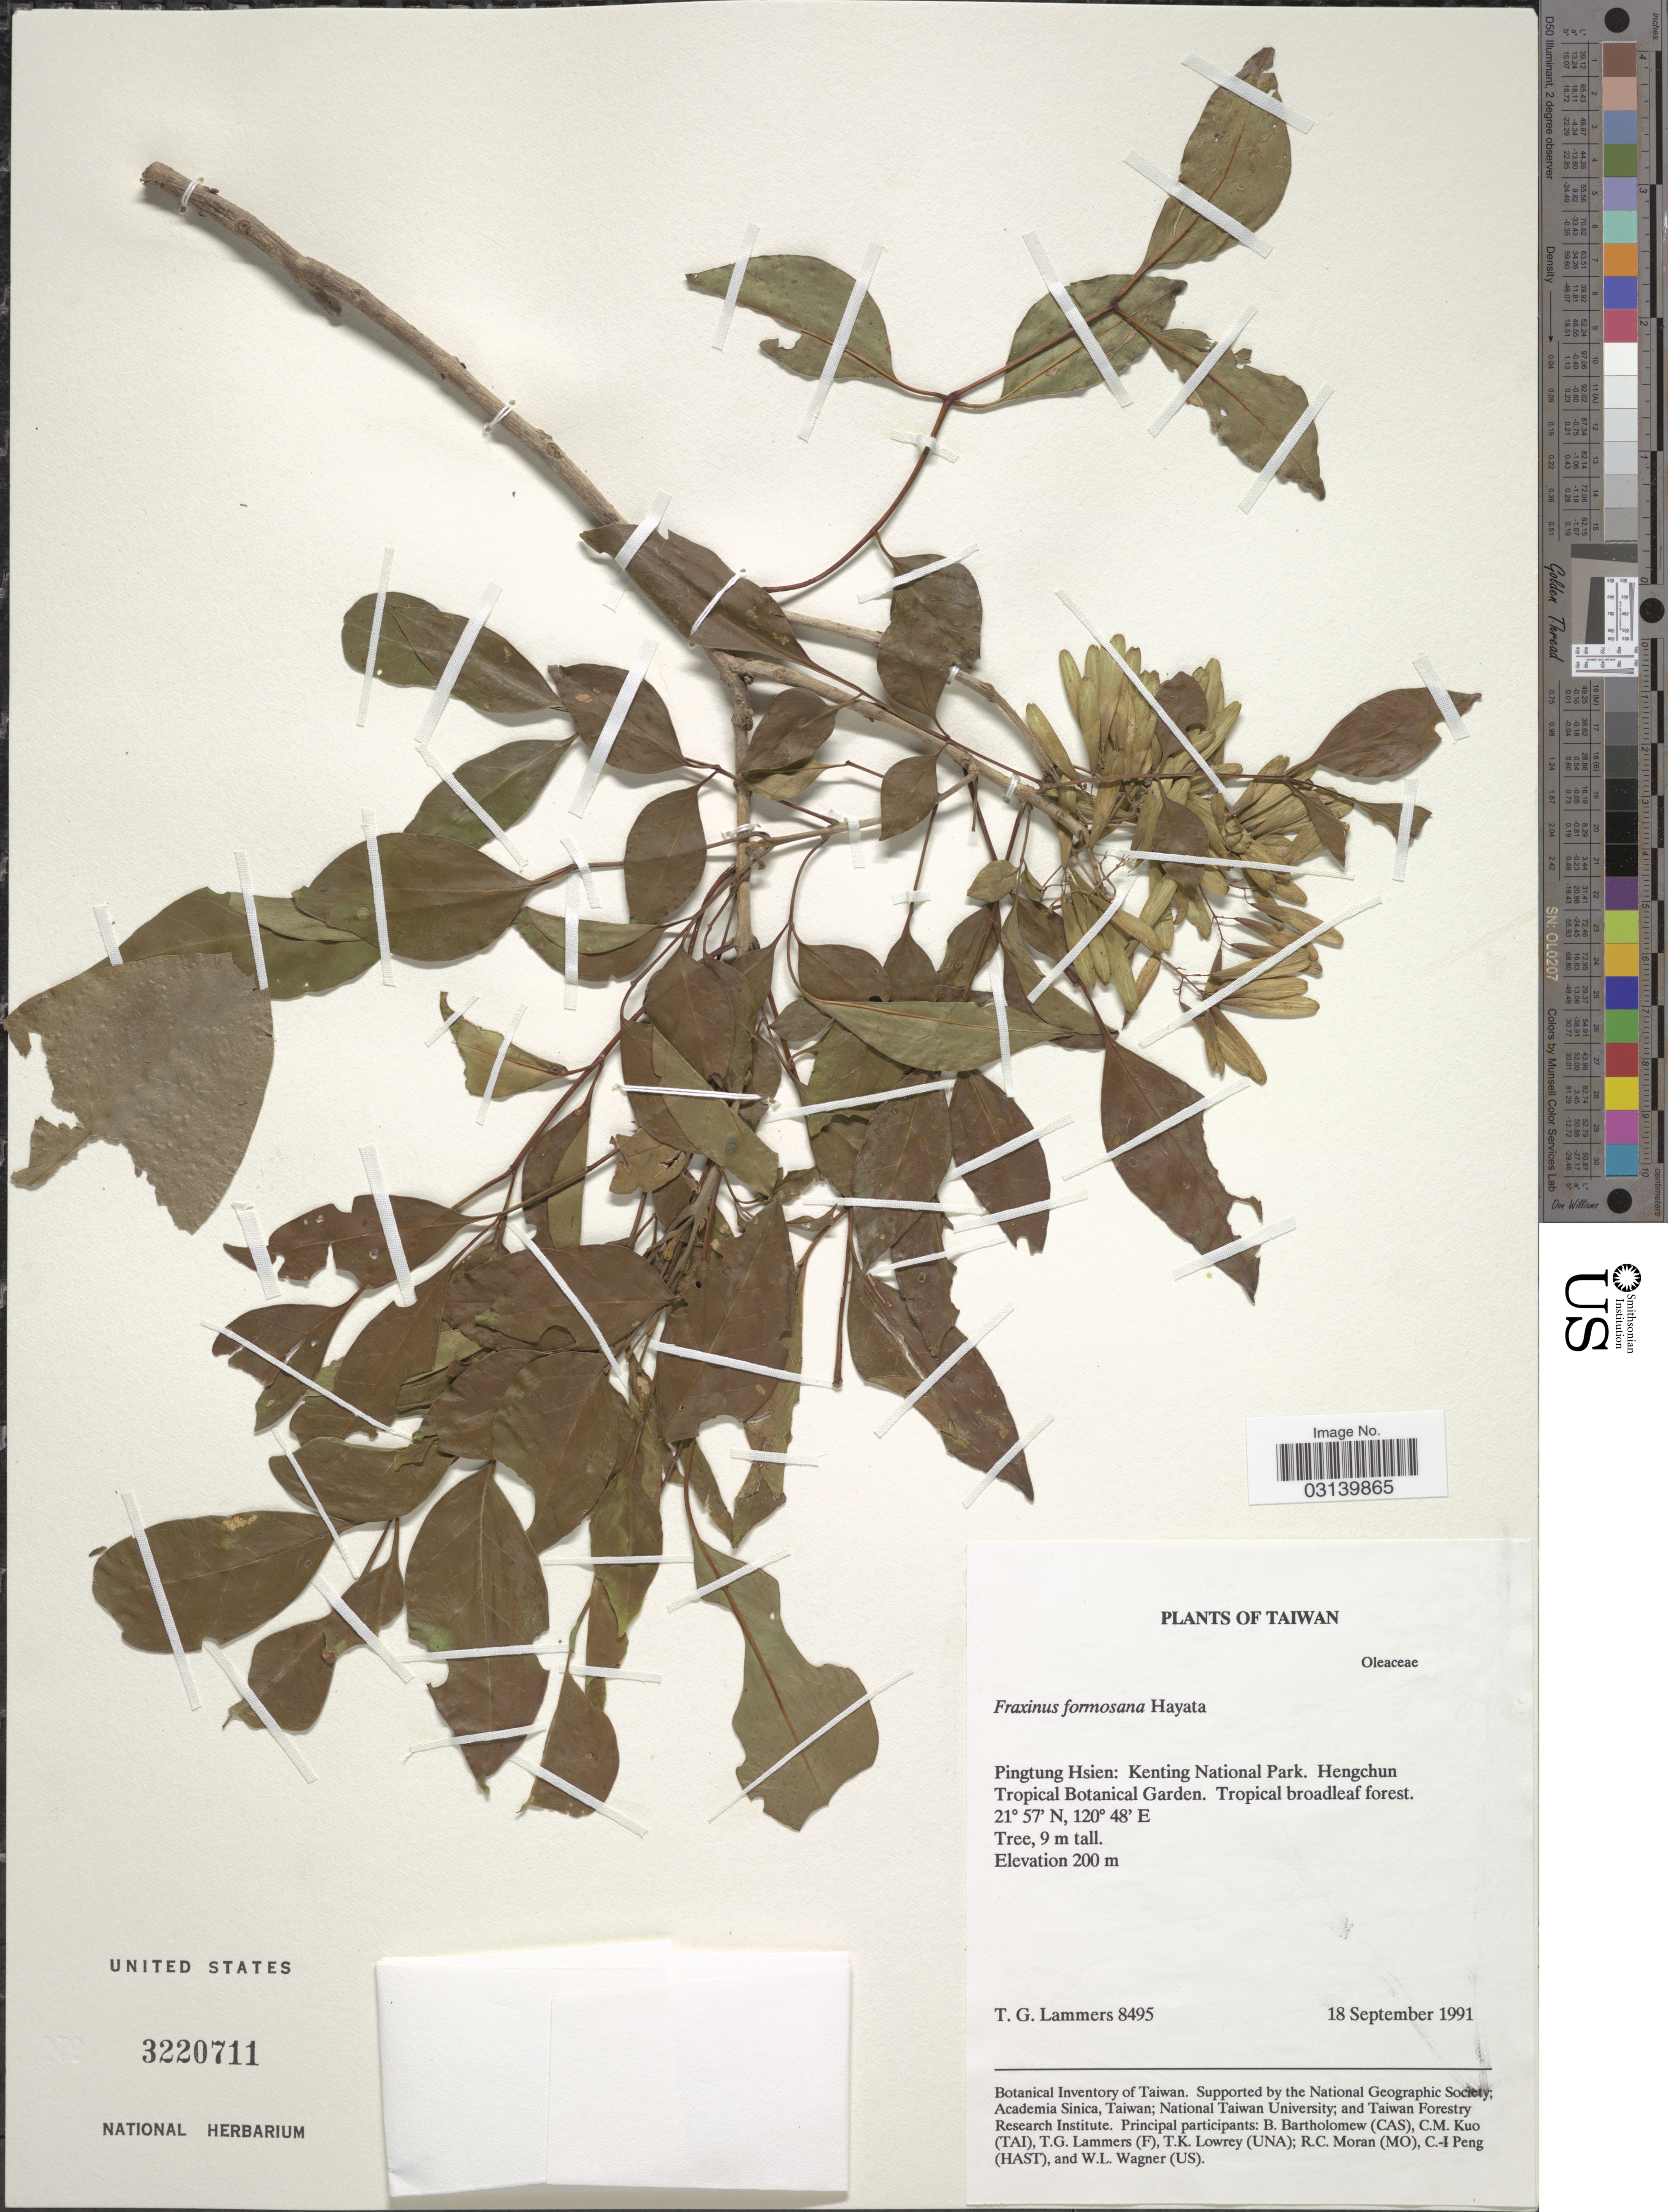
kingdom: Plantae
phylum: Tracheophyta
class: Magnoliopsida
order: Lamiales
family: Oleaceae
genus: Fraxinus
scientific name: Fraxinus formosana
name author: Hayata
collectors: T. Lammers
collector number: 8495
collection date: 1991-09-18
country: Taiwan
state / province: Pingtung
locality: Pingtung Hsien: Kenting National Park. Hengchun Tropical Botanical Garden.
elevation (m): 200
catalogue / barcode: US 3220711